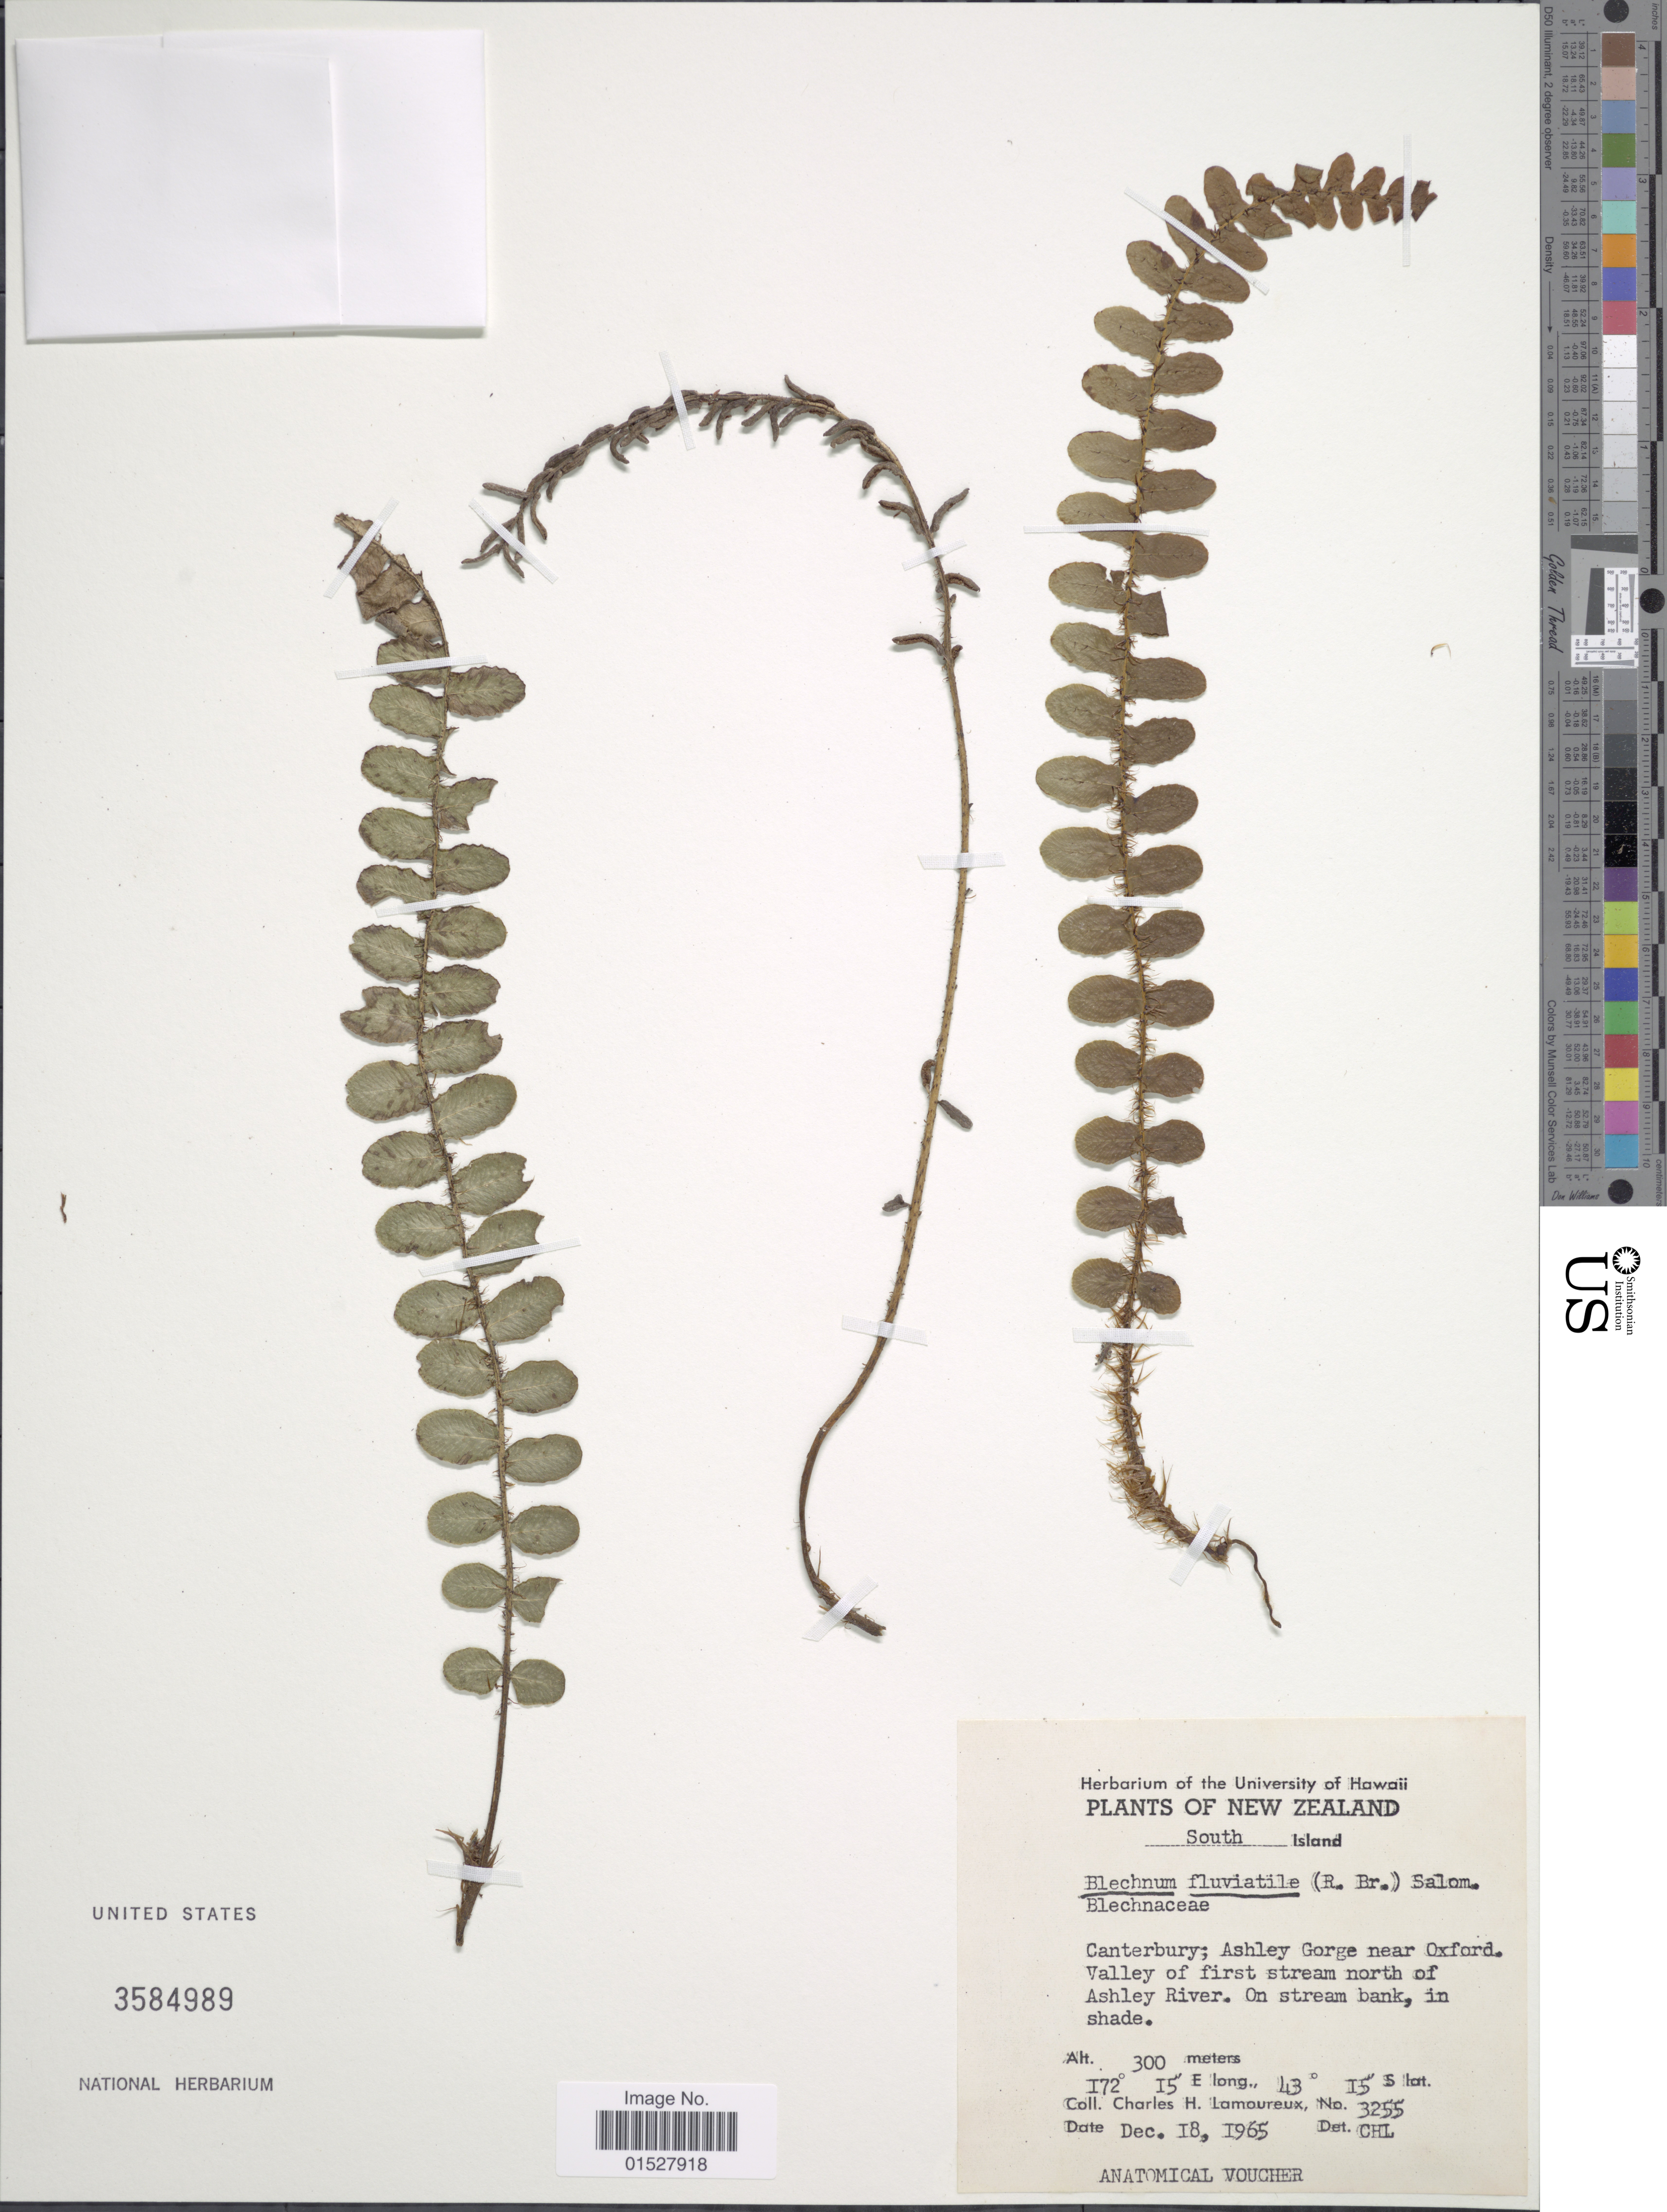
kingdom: Plantae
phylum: Tracheophyta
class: Polypodiopsida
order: Polypodiales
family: Blechnaceae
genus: Blechnum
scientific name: Blechnum fluviatile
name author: (R. Br.) E.J. Lowe ex Salomon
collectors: C. Lamourex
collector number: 3255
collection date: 1965-12-18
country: New Zealand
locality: South Island, Canterburry; Ashley Gorge near Oxford, Valley of first stream north of Ashley River.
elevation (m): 300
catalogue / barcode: US 3584989